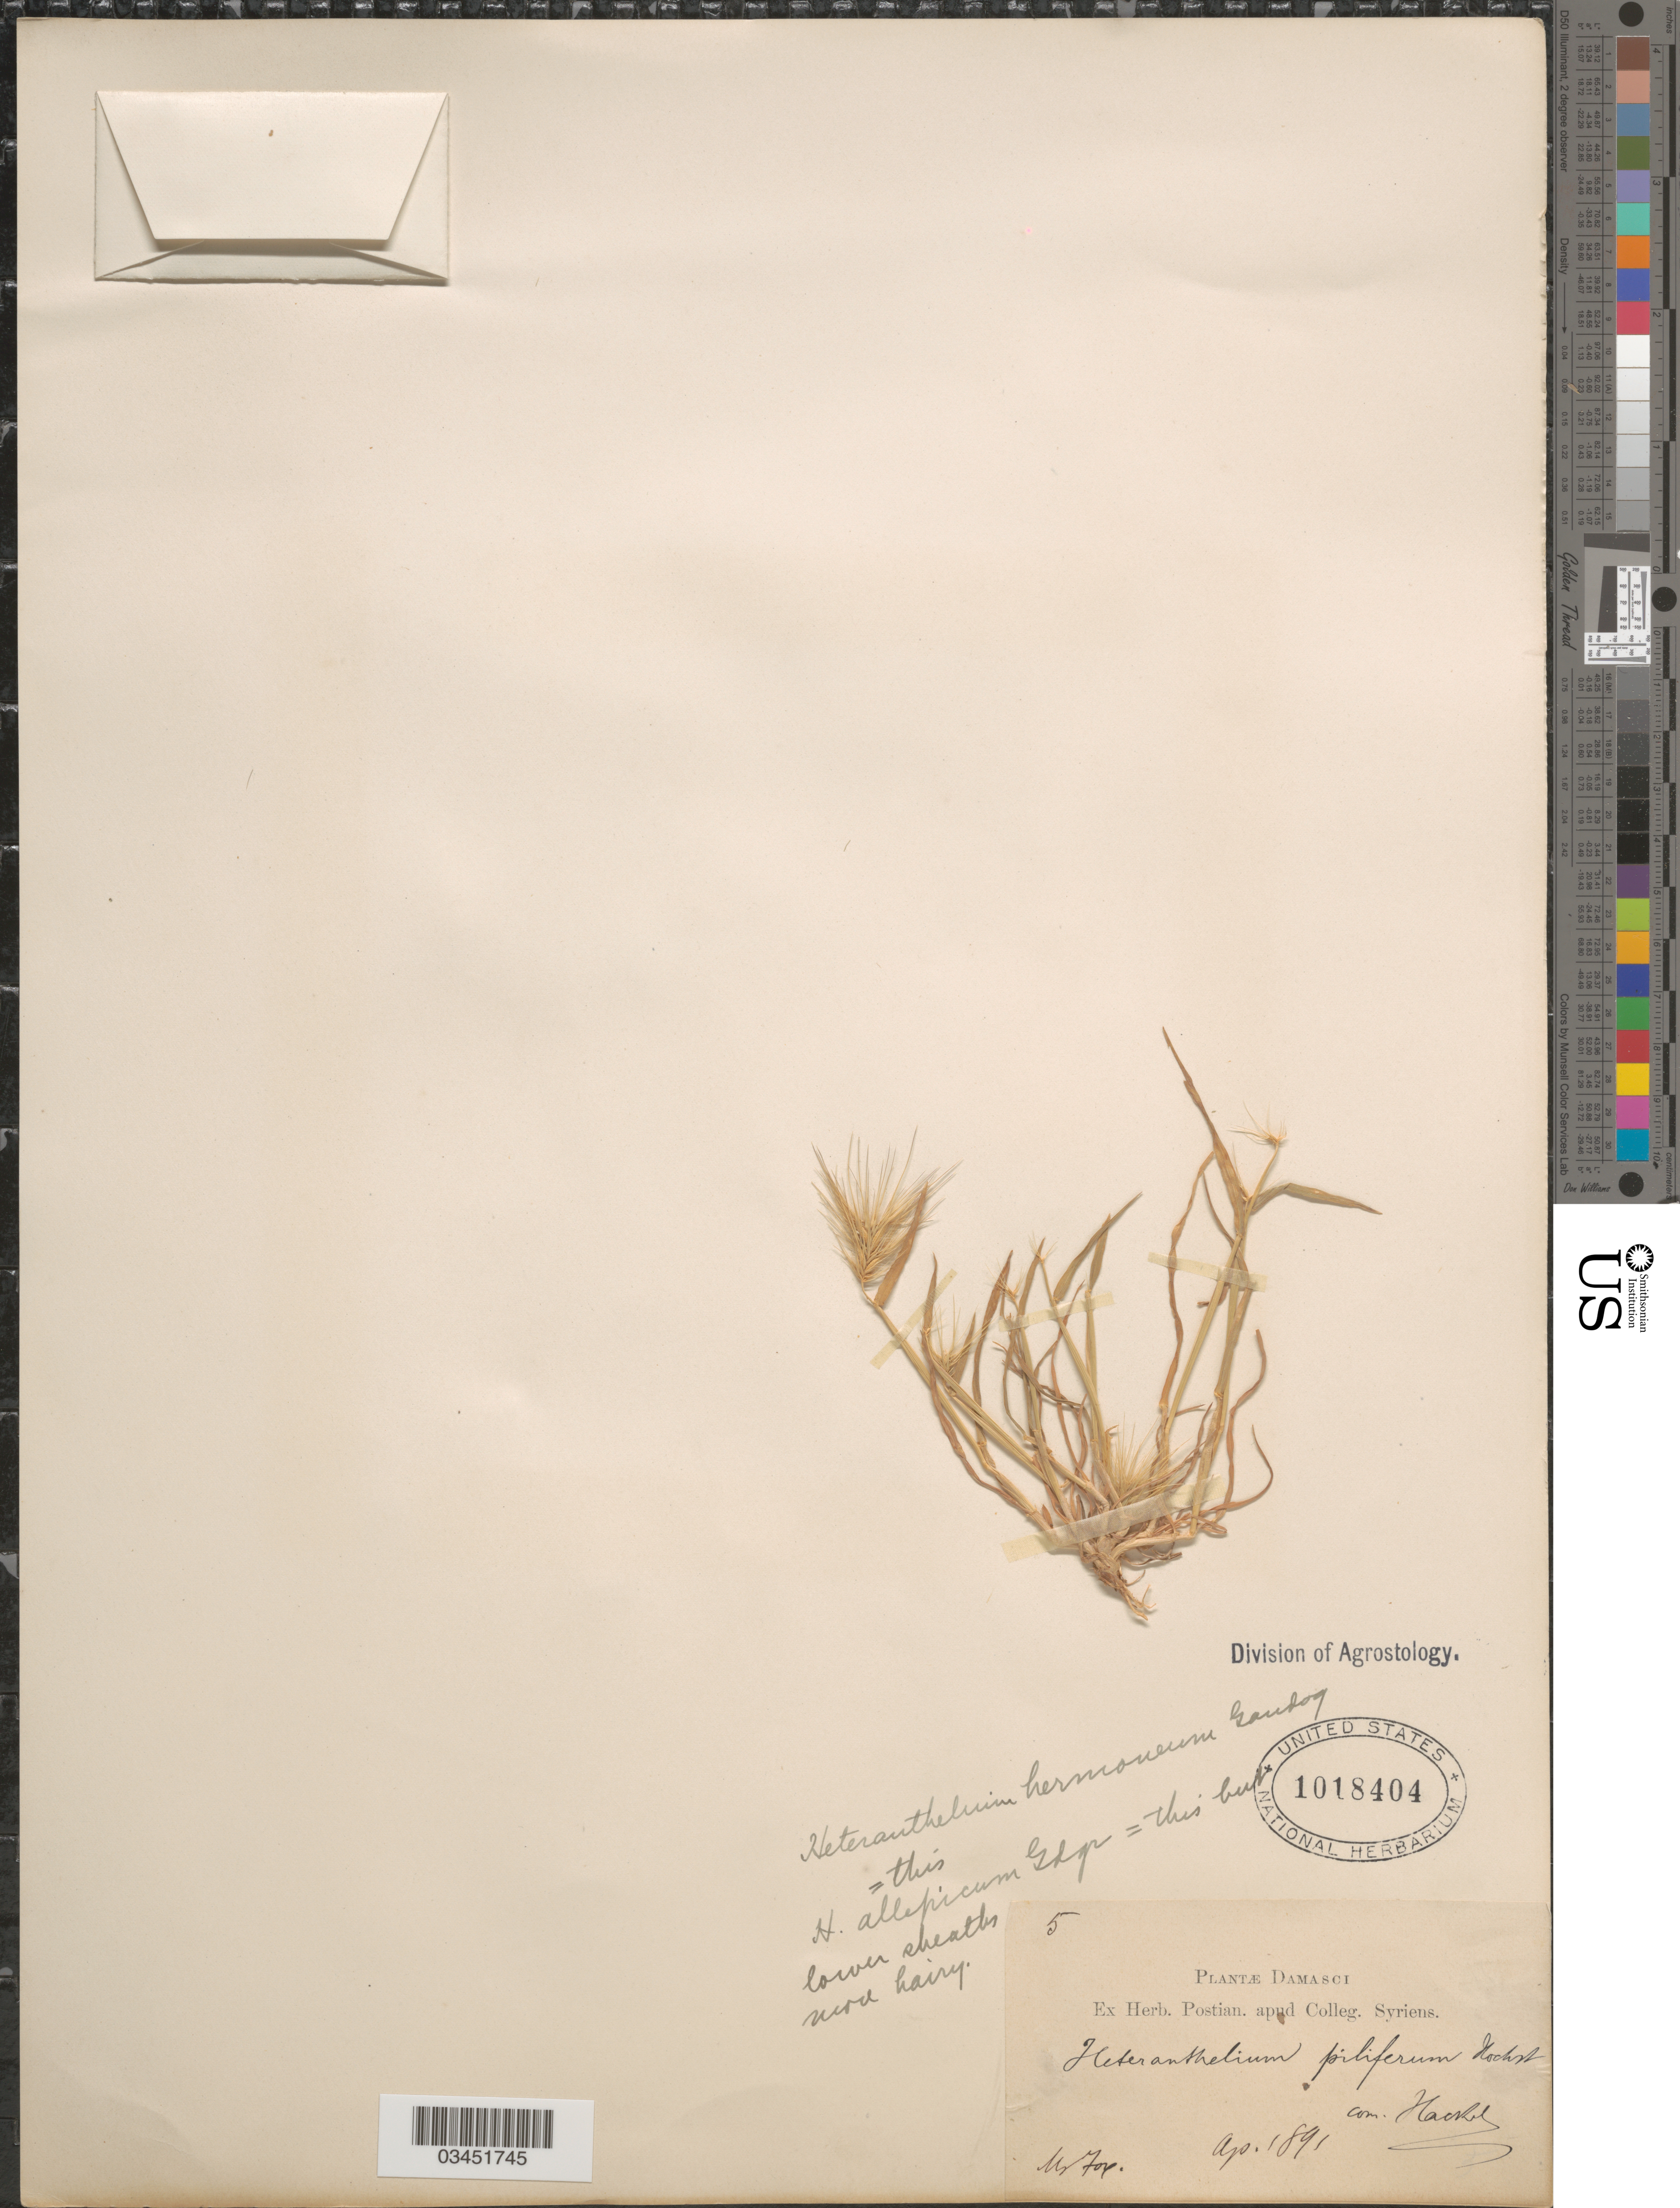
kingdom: Plantae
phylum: Tracheophyta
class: Liliopsida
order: Poales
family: Poaceae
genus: Heteranthelium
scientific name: Heteranthelium piliferum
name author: (Sol.) Hochst.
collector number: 5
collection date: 1891-04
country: Syria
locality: Damasci.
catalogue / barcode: US 1018404